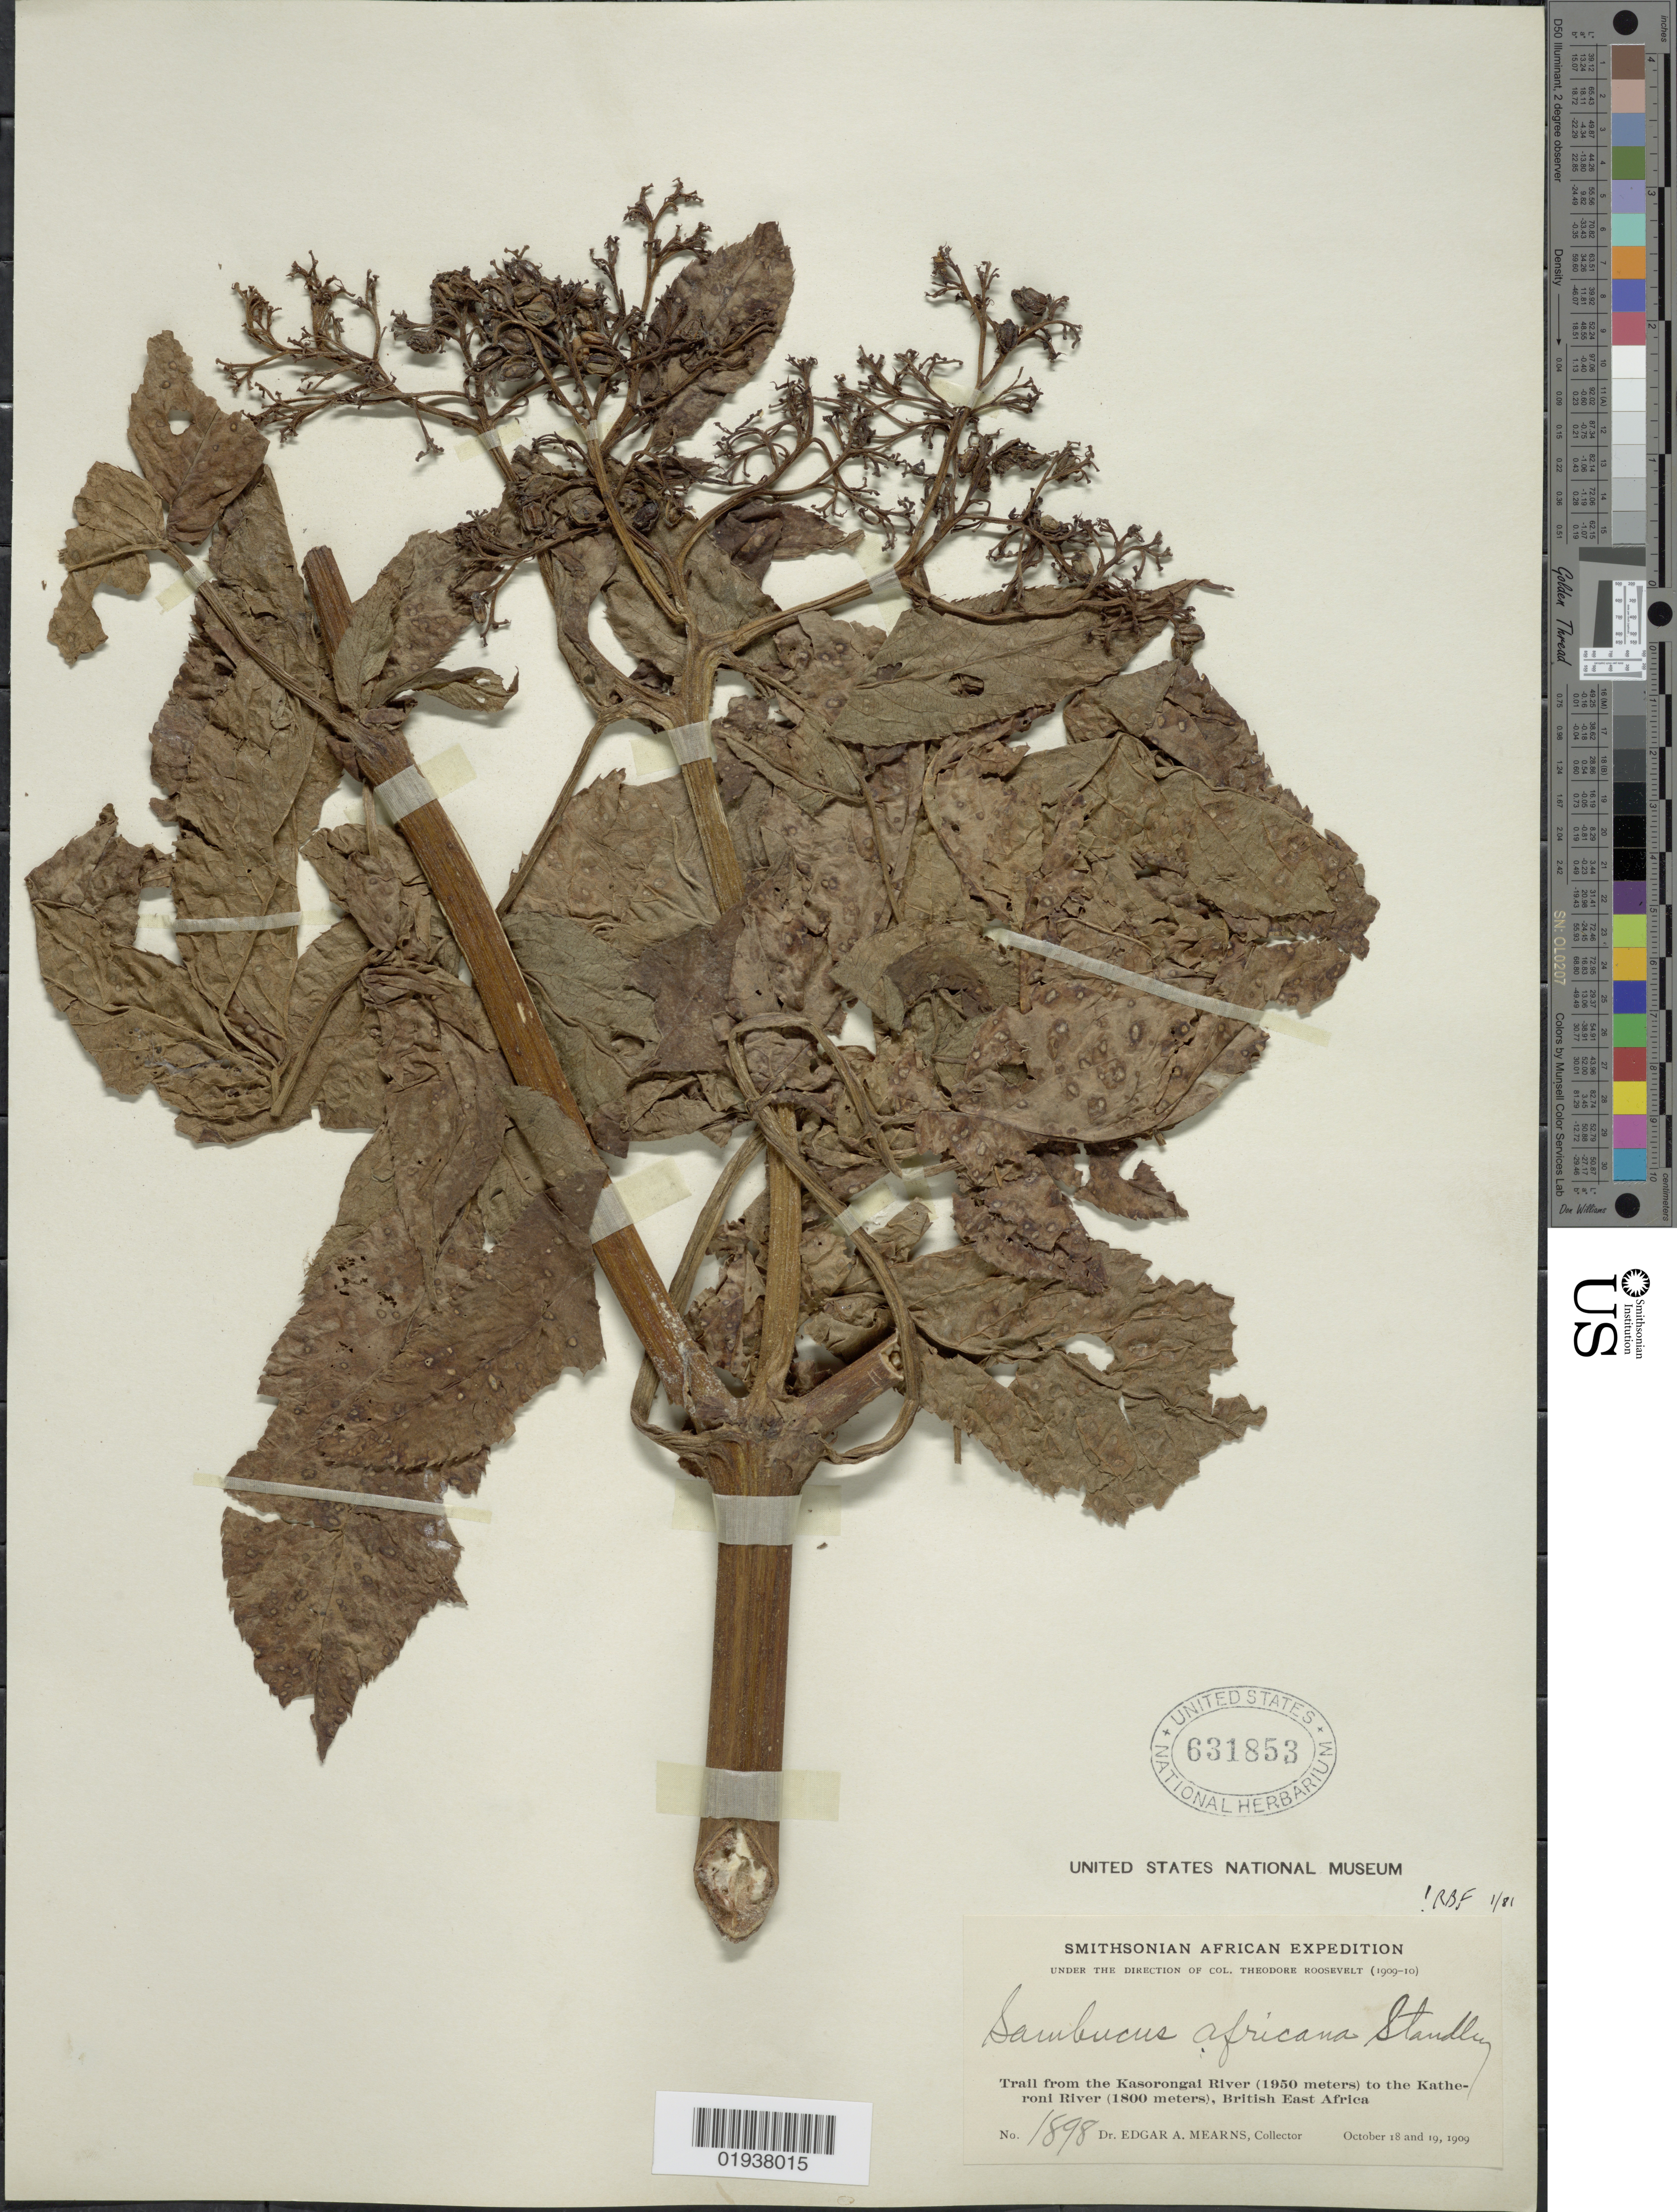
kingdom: Plantae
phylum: Tracheophyta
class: Magnoliopsida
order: Dipsacales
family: Viburnaceae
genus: Sambucus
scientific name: Sambucus ebulus subsp. africana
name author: (Engl.) Bolli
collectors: E. A. Mearns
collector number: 1898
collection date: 1909-10-18/1909-10-19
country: Kenya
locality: Trail from Kasorongai River to the Katheroni River, British East Africa.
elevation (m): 1800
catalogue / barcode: US 631853